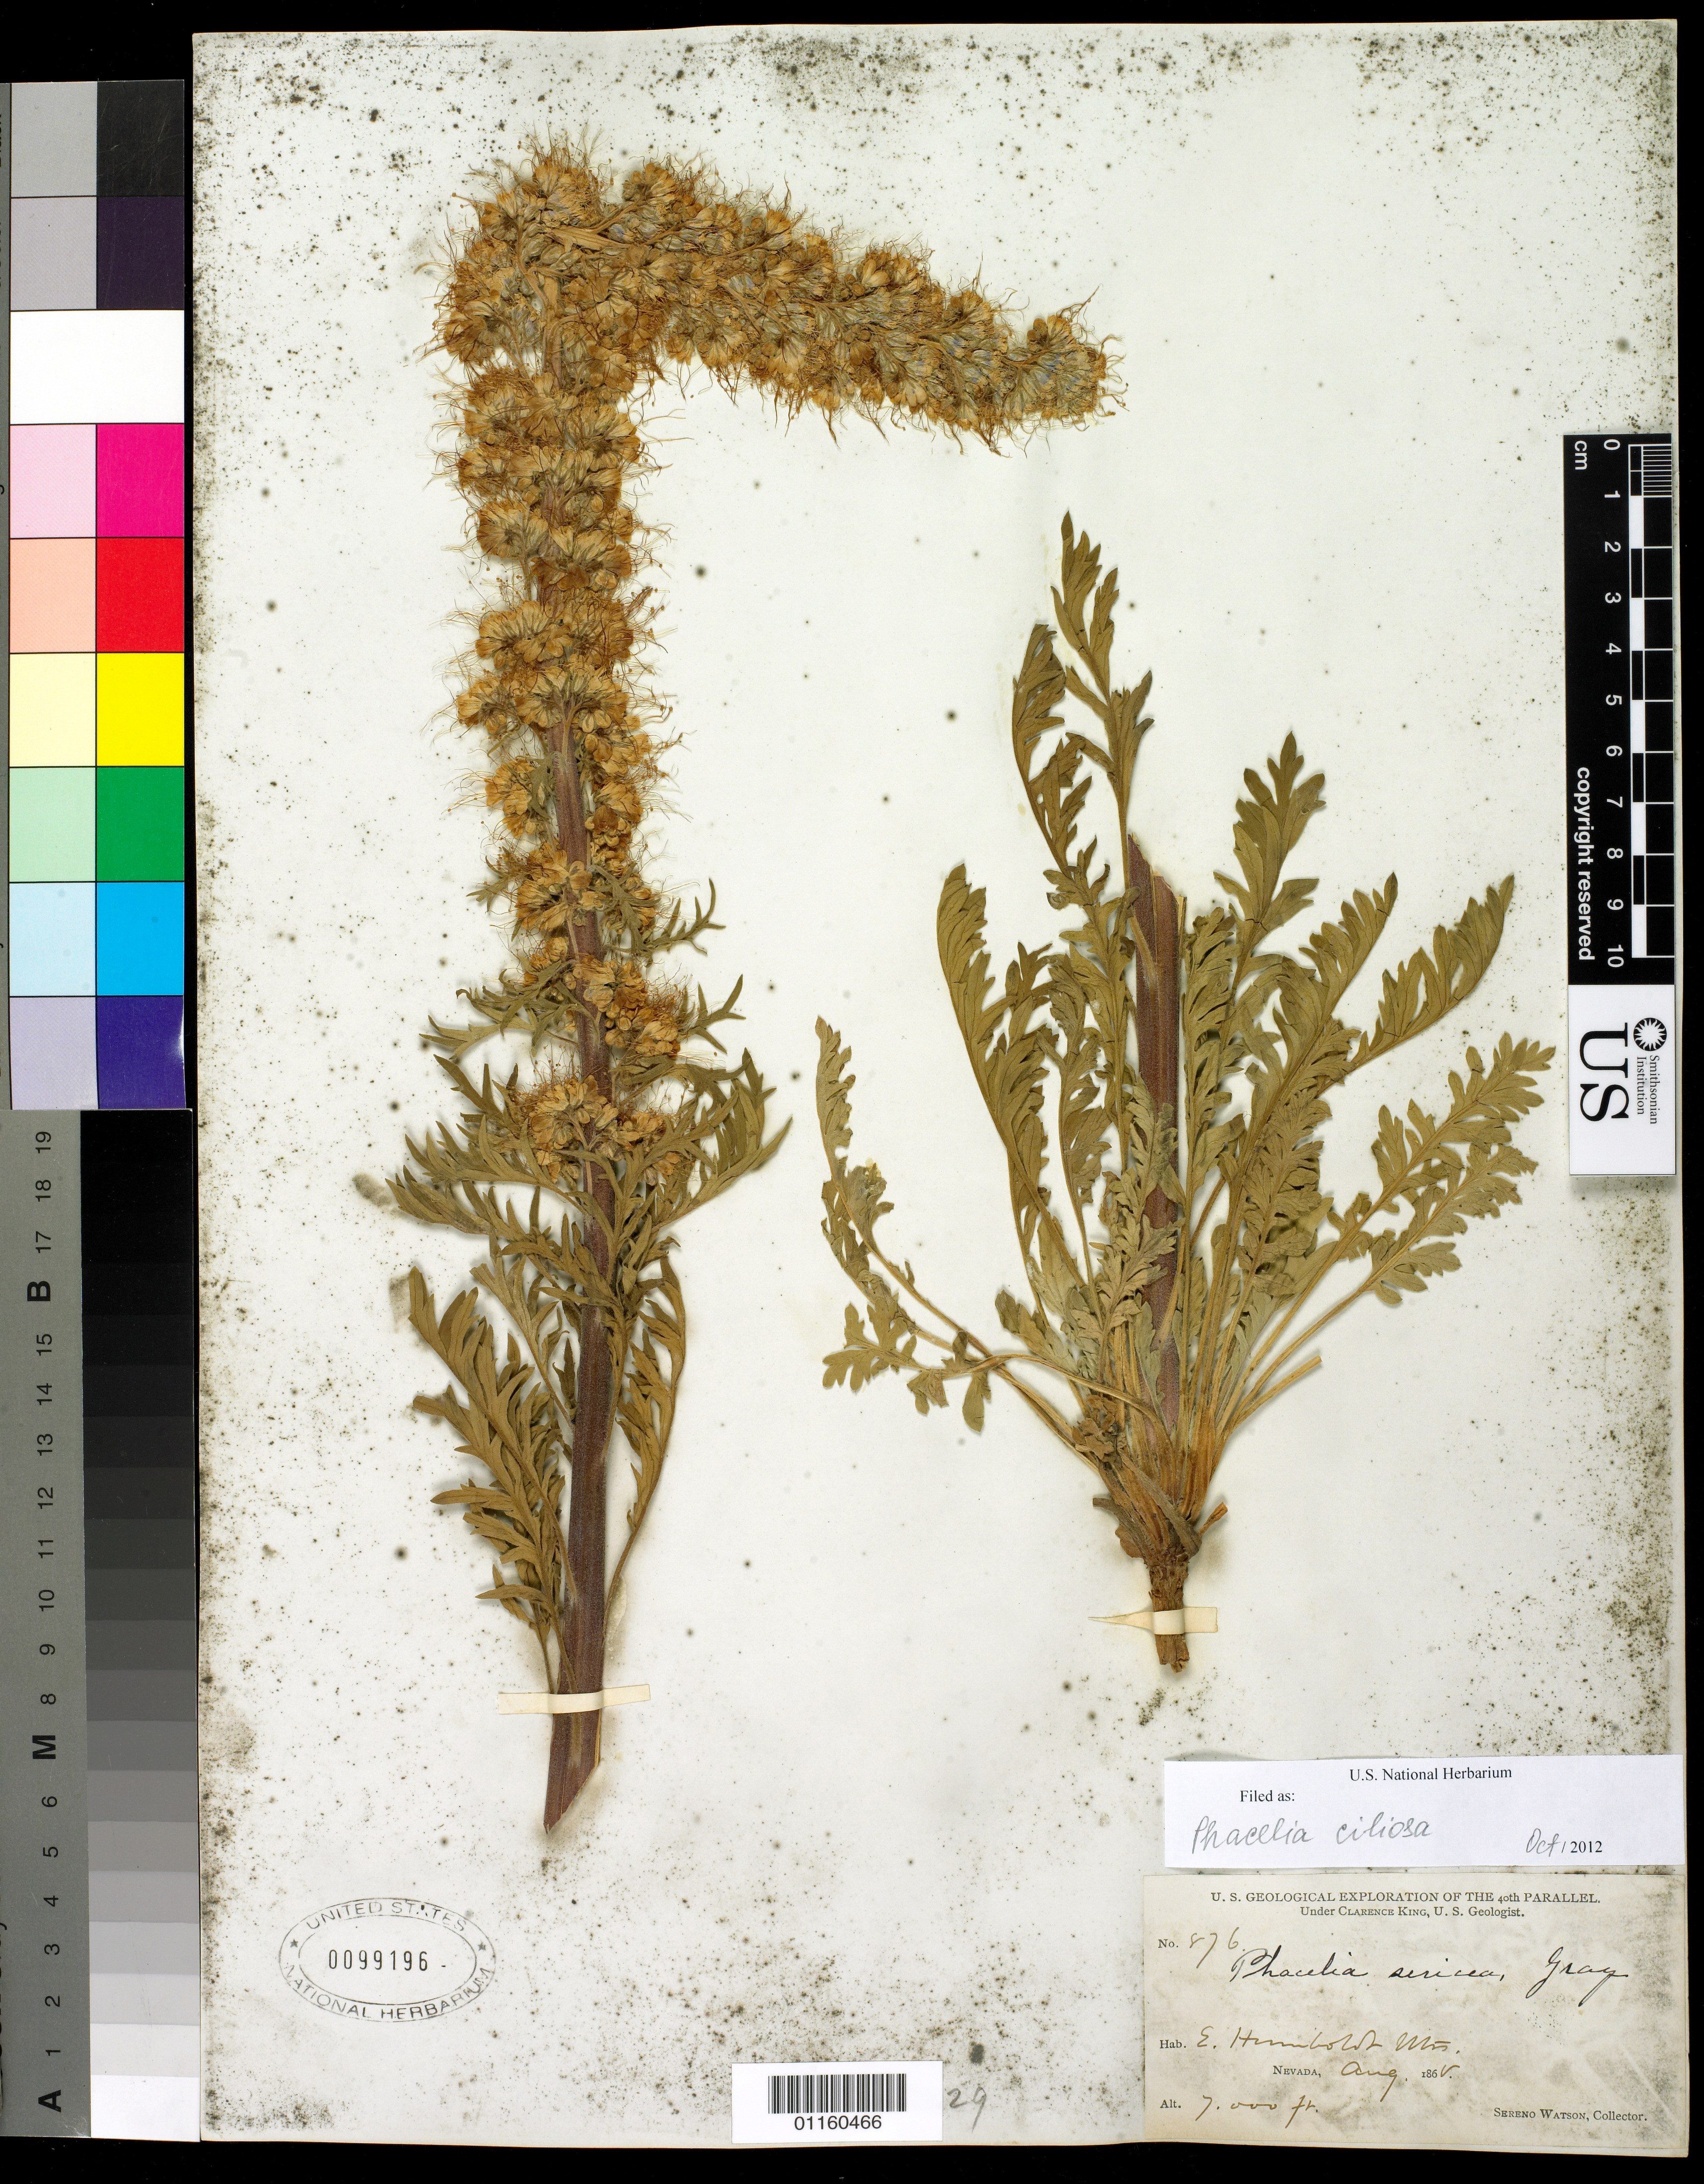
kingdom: Plantae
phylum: Tracheophyta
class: Magnoliopsida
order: Boraginales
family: Hydrophyllaceae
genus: Phacelia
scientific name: Phacelia ciliosa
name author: Rydb.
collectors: S. Watson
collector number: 876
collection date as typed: Aug 1868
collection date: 1868-08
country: United States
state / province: Nevada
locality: E. Humboldt Mts.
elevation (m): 2134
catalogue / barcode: US 99196